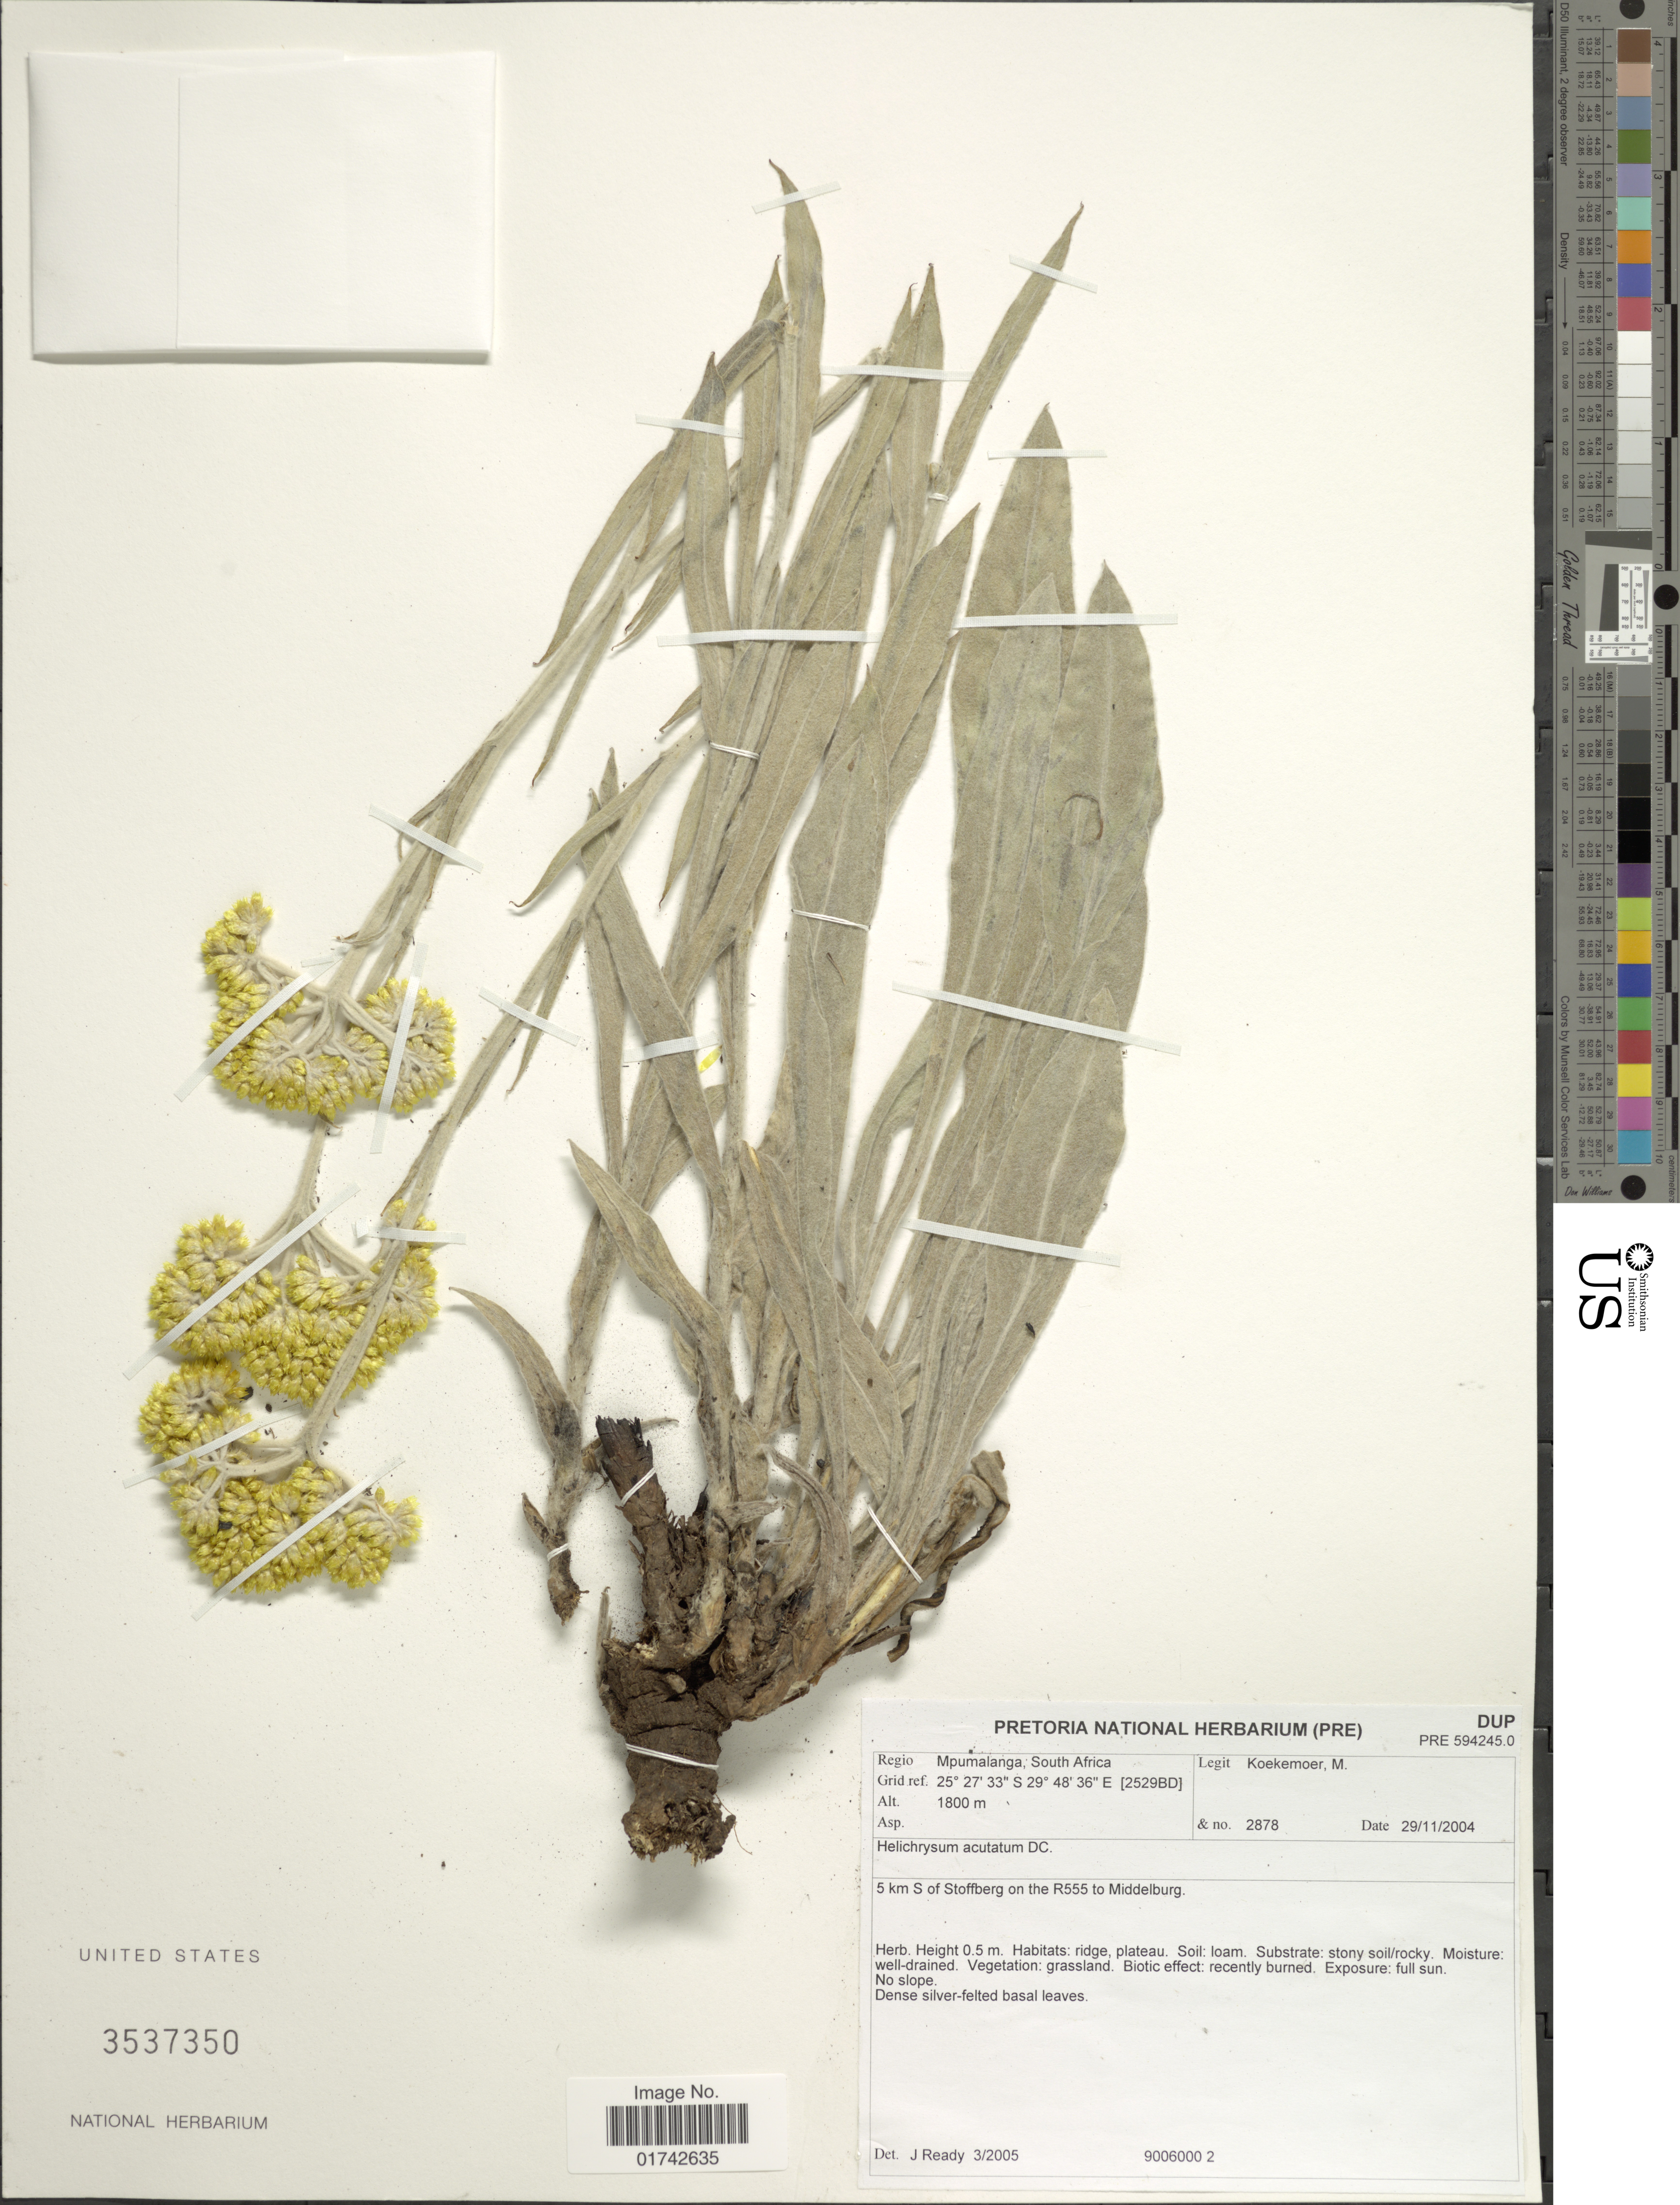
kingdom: Plantae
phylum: Tracheophyta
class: Magnoliopsida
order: Asterales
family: Asteraceae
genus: Helichrysum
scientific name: Helichrysum acutatum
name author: DC.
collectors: M. Koekemoer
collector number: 2878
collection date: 2004-11-29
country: South Africa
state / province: Mpumalanga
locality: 5 km S of Stoffberg on the R 555 to Middelburg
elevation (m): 1800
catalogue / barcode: US 3537350